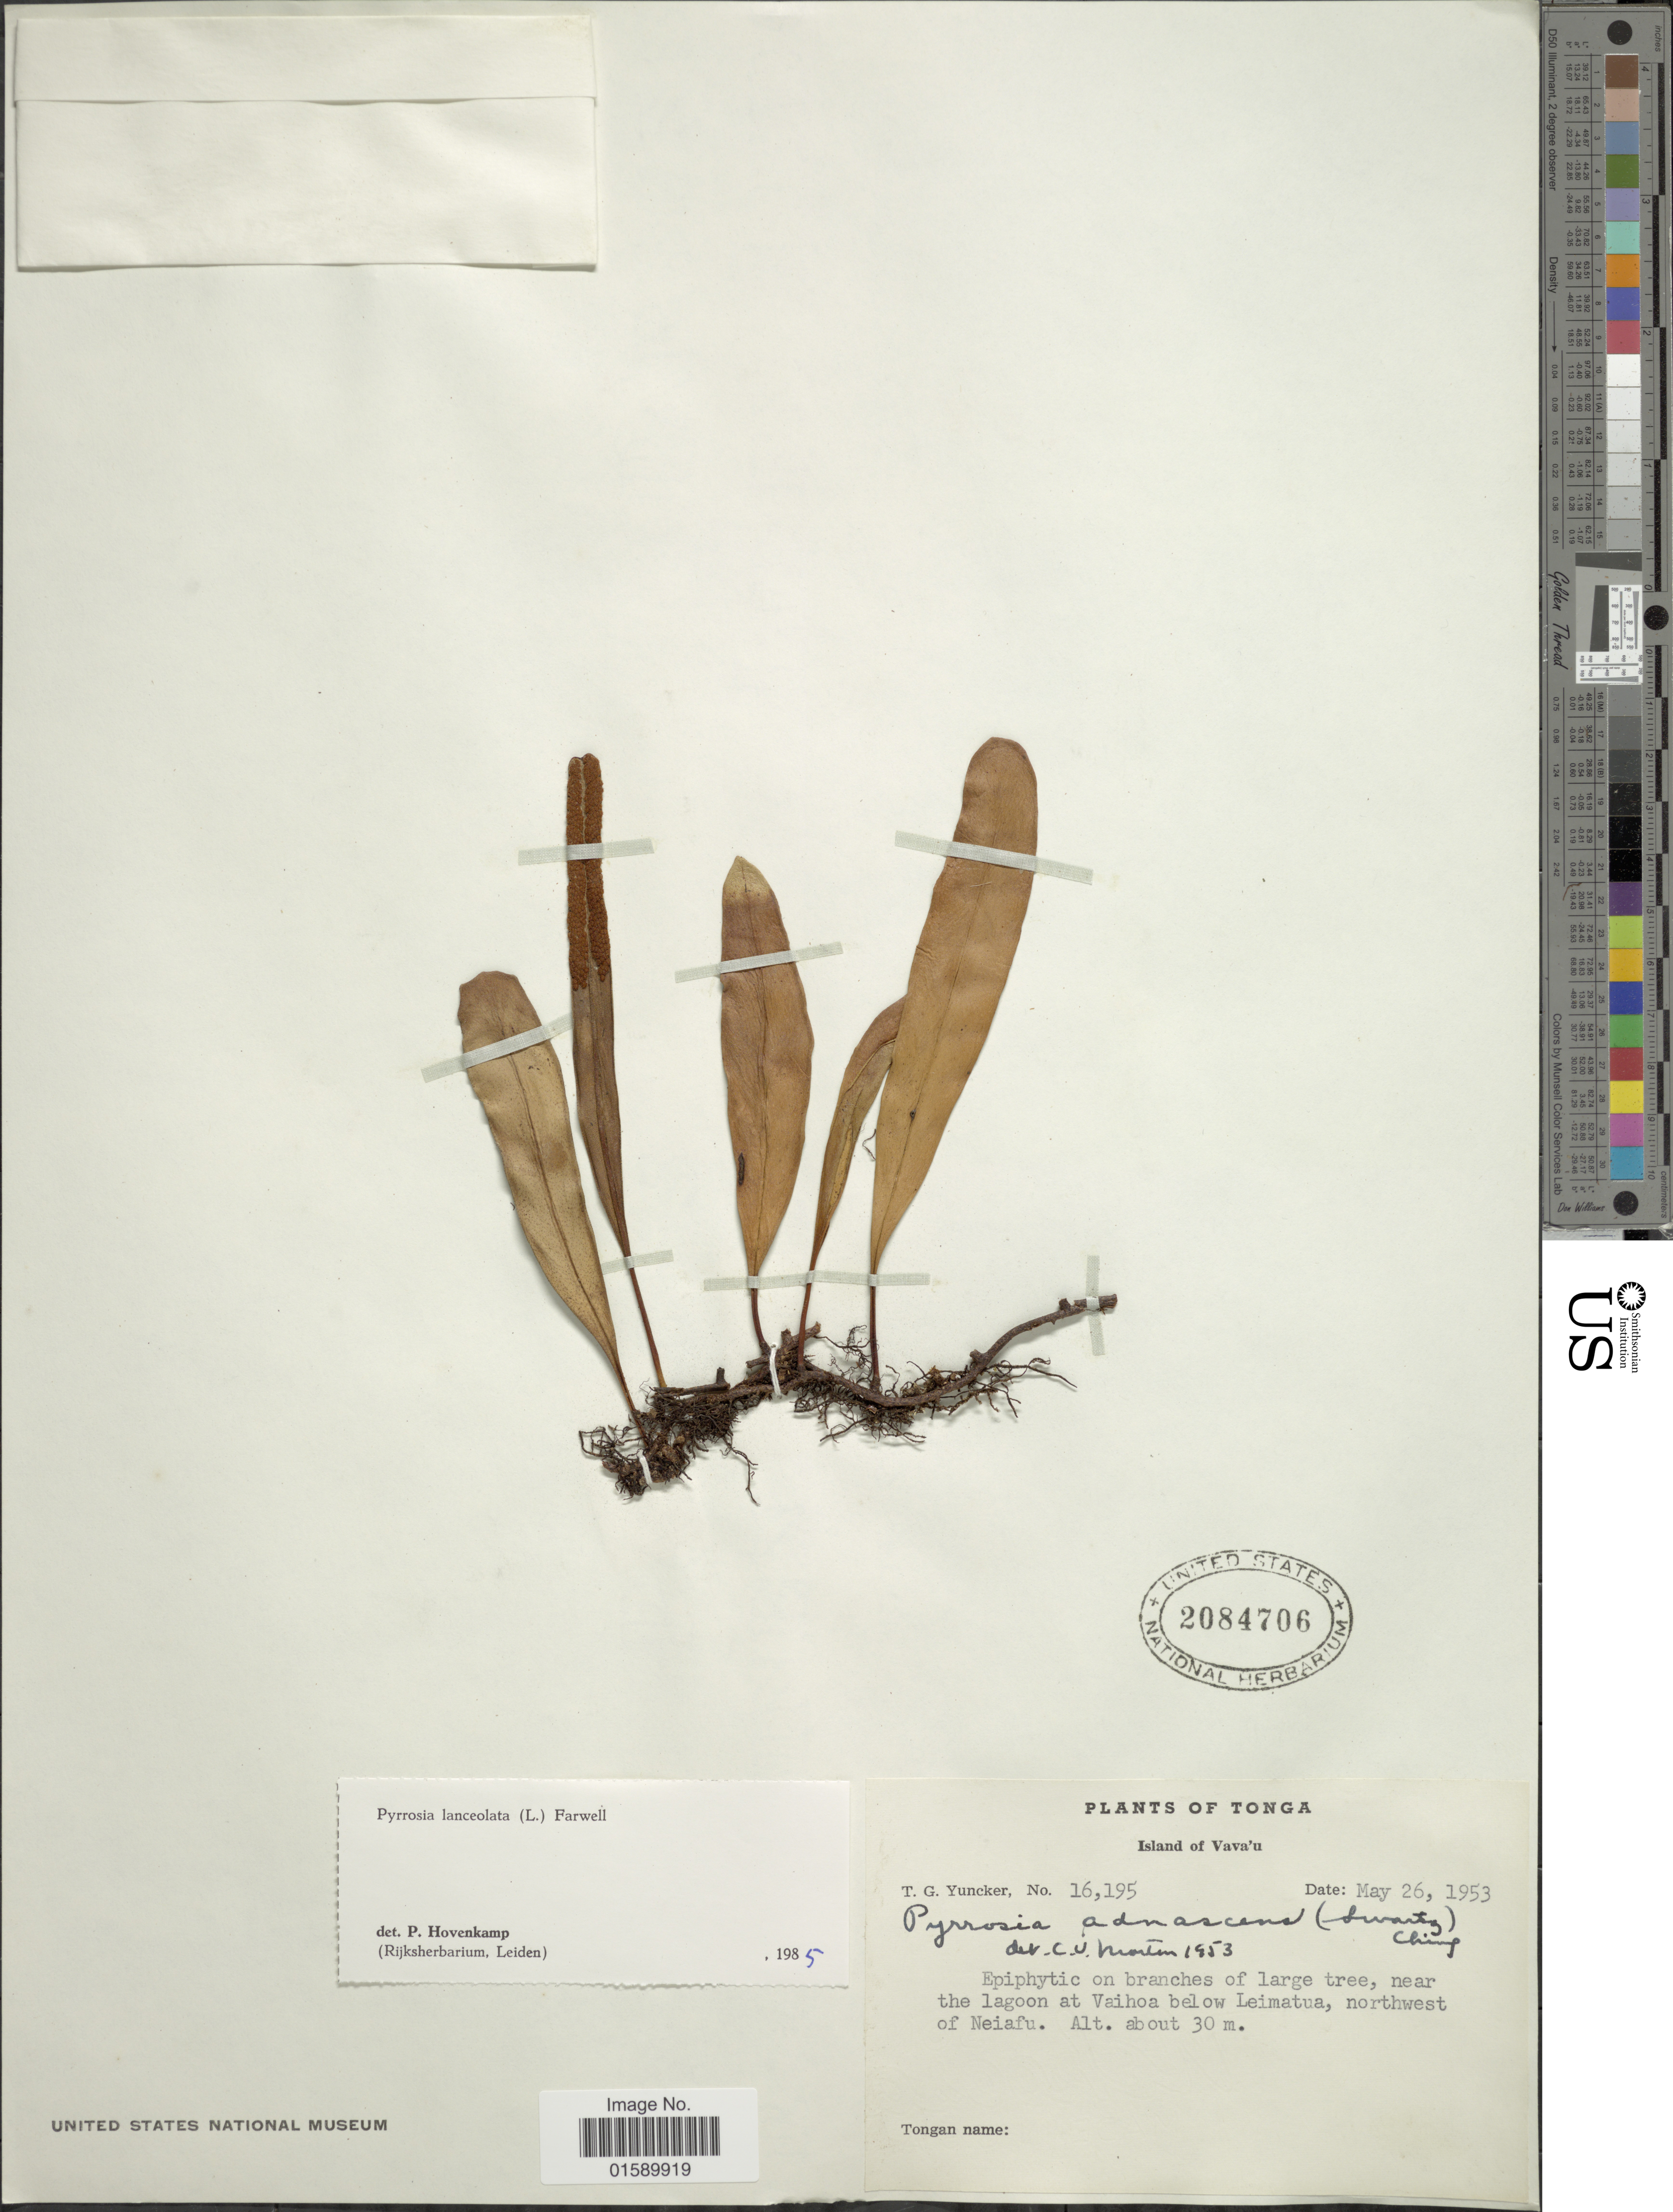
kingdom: Plantae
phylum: Tracheophyta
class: Polypodiopsida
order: Polypodiales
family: Polypodiaceae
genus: Pyrrosia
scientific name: Pyrrosia lanceolata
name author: (L.) Farw.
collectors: T. G. Yuncker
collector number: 16195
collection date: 1953-05-26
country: Tonga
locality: Tonga, Island of Vava'u. near the lagoon at Vaihoa below Leimatua, northwest of Neiafu.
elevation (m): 30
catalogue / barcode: US 2084706